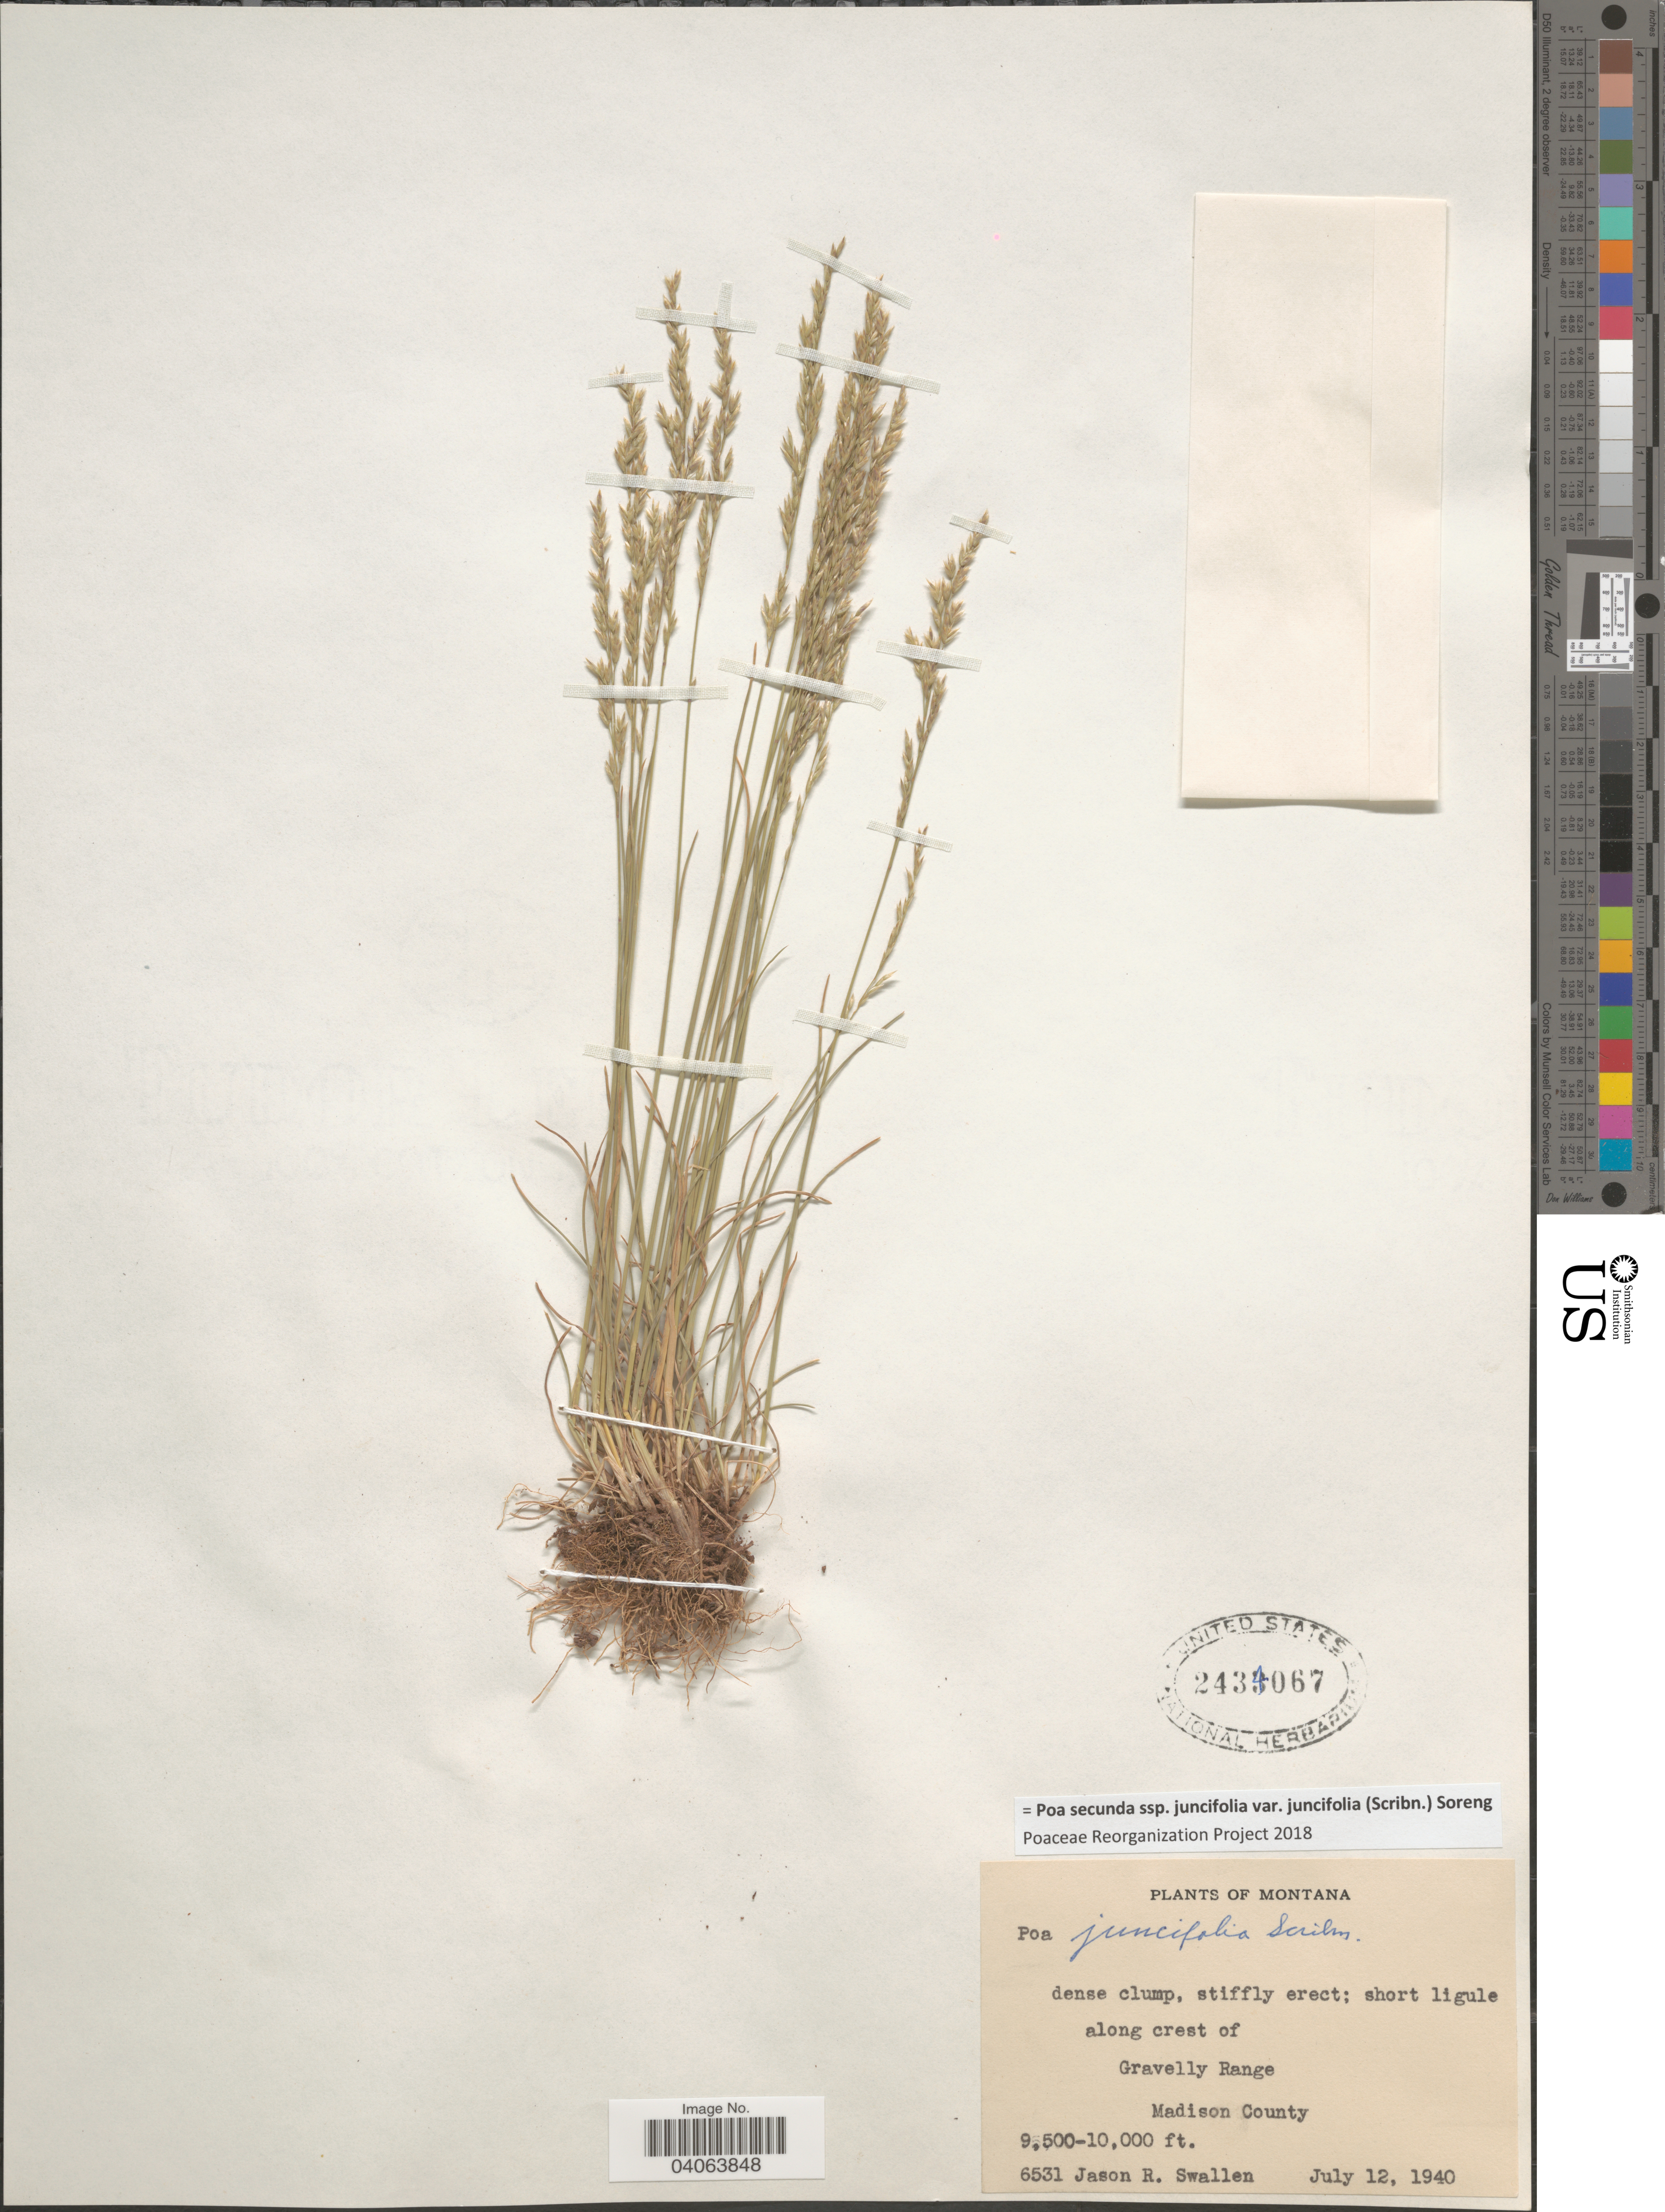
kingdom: Plantae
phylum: Tracheophyta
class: Liliopsida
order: Poales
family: Poaceae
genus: Poa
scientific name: Poa secunda subsp. juncifolia var. juncifolia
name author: (Scribn.) Soreng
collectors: J. R. Swallen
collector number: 6531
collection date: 1940-07-12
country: United States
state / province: Montana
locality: Along crest of Gravelly Range. Madison County.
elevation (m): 2896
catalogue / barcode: US 2434067